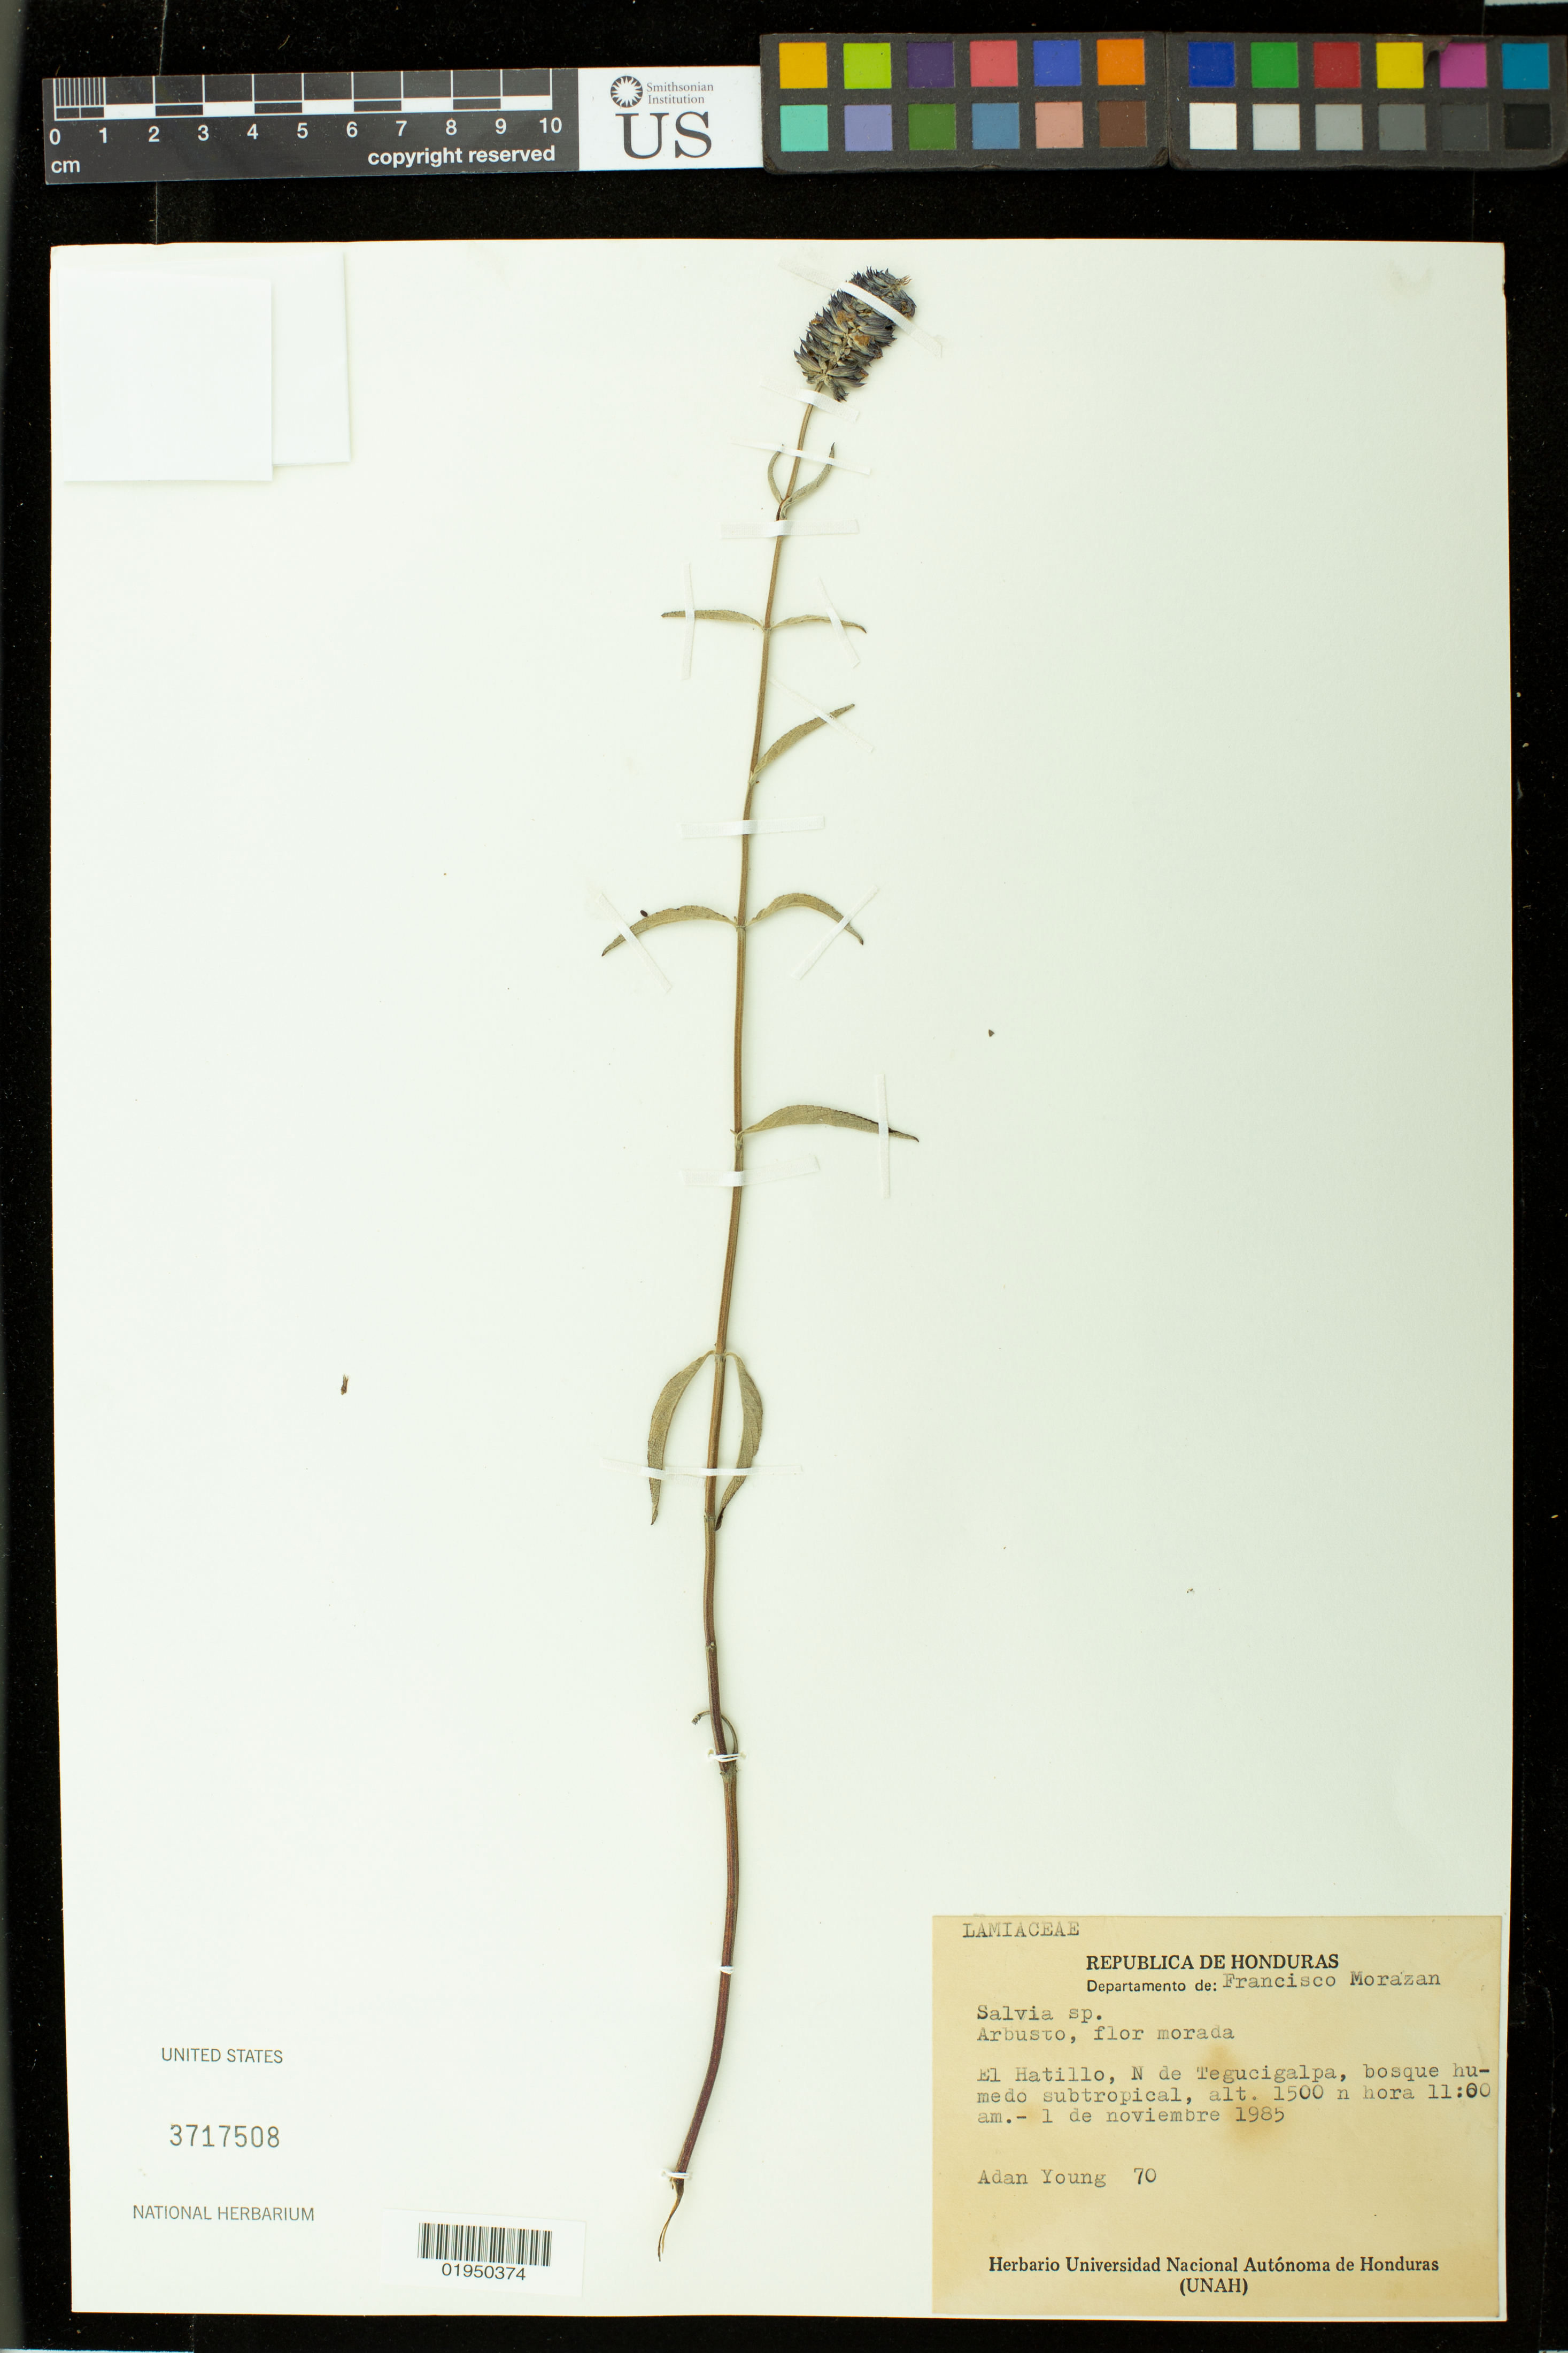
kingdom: Plantae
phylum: Tracheophyta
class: Magnoliopsida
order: Lamiales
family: Lamiaceae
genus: Salvia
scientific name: Salvia sp.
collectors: A. Young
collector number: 70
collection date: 1985-11-01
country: Honduras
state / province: Fco. Morazán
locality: El Hatillo, N de Teguchigalpa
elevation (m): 1500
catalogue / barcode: US 3717508